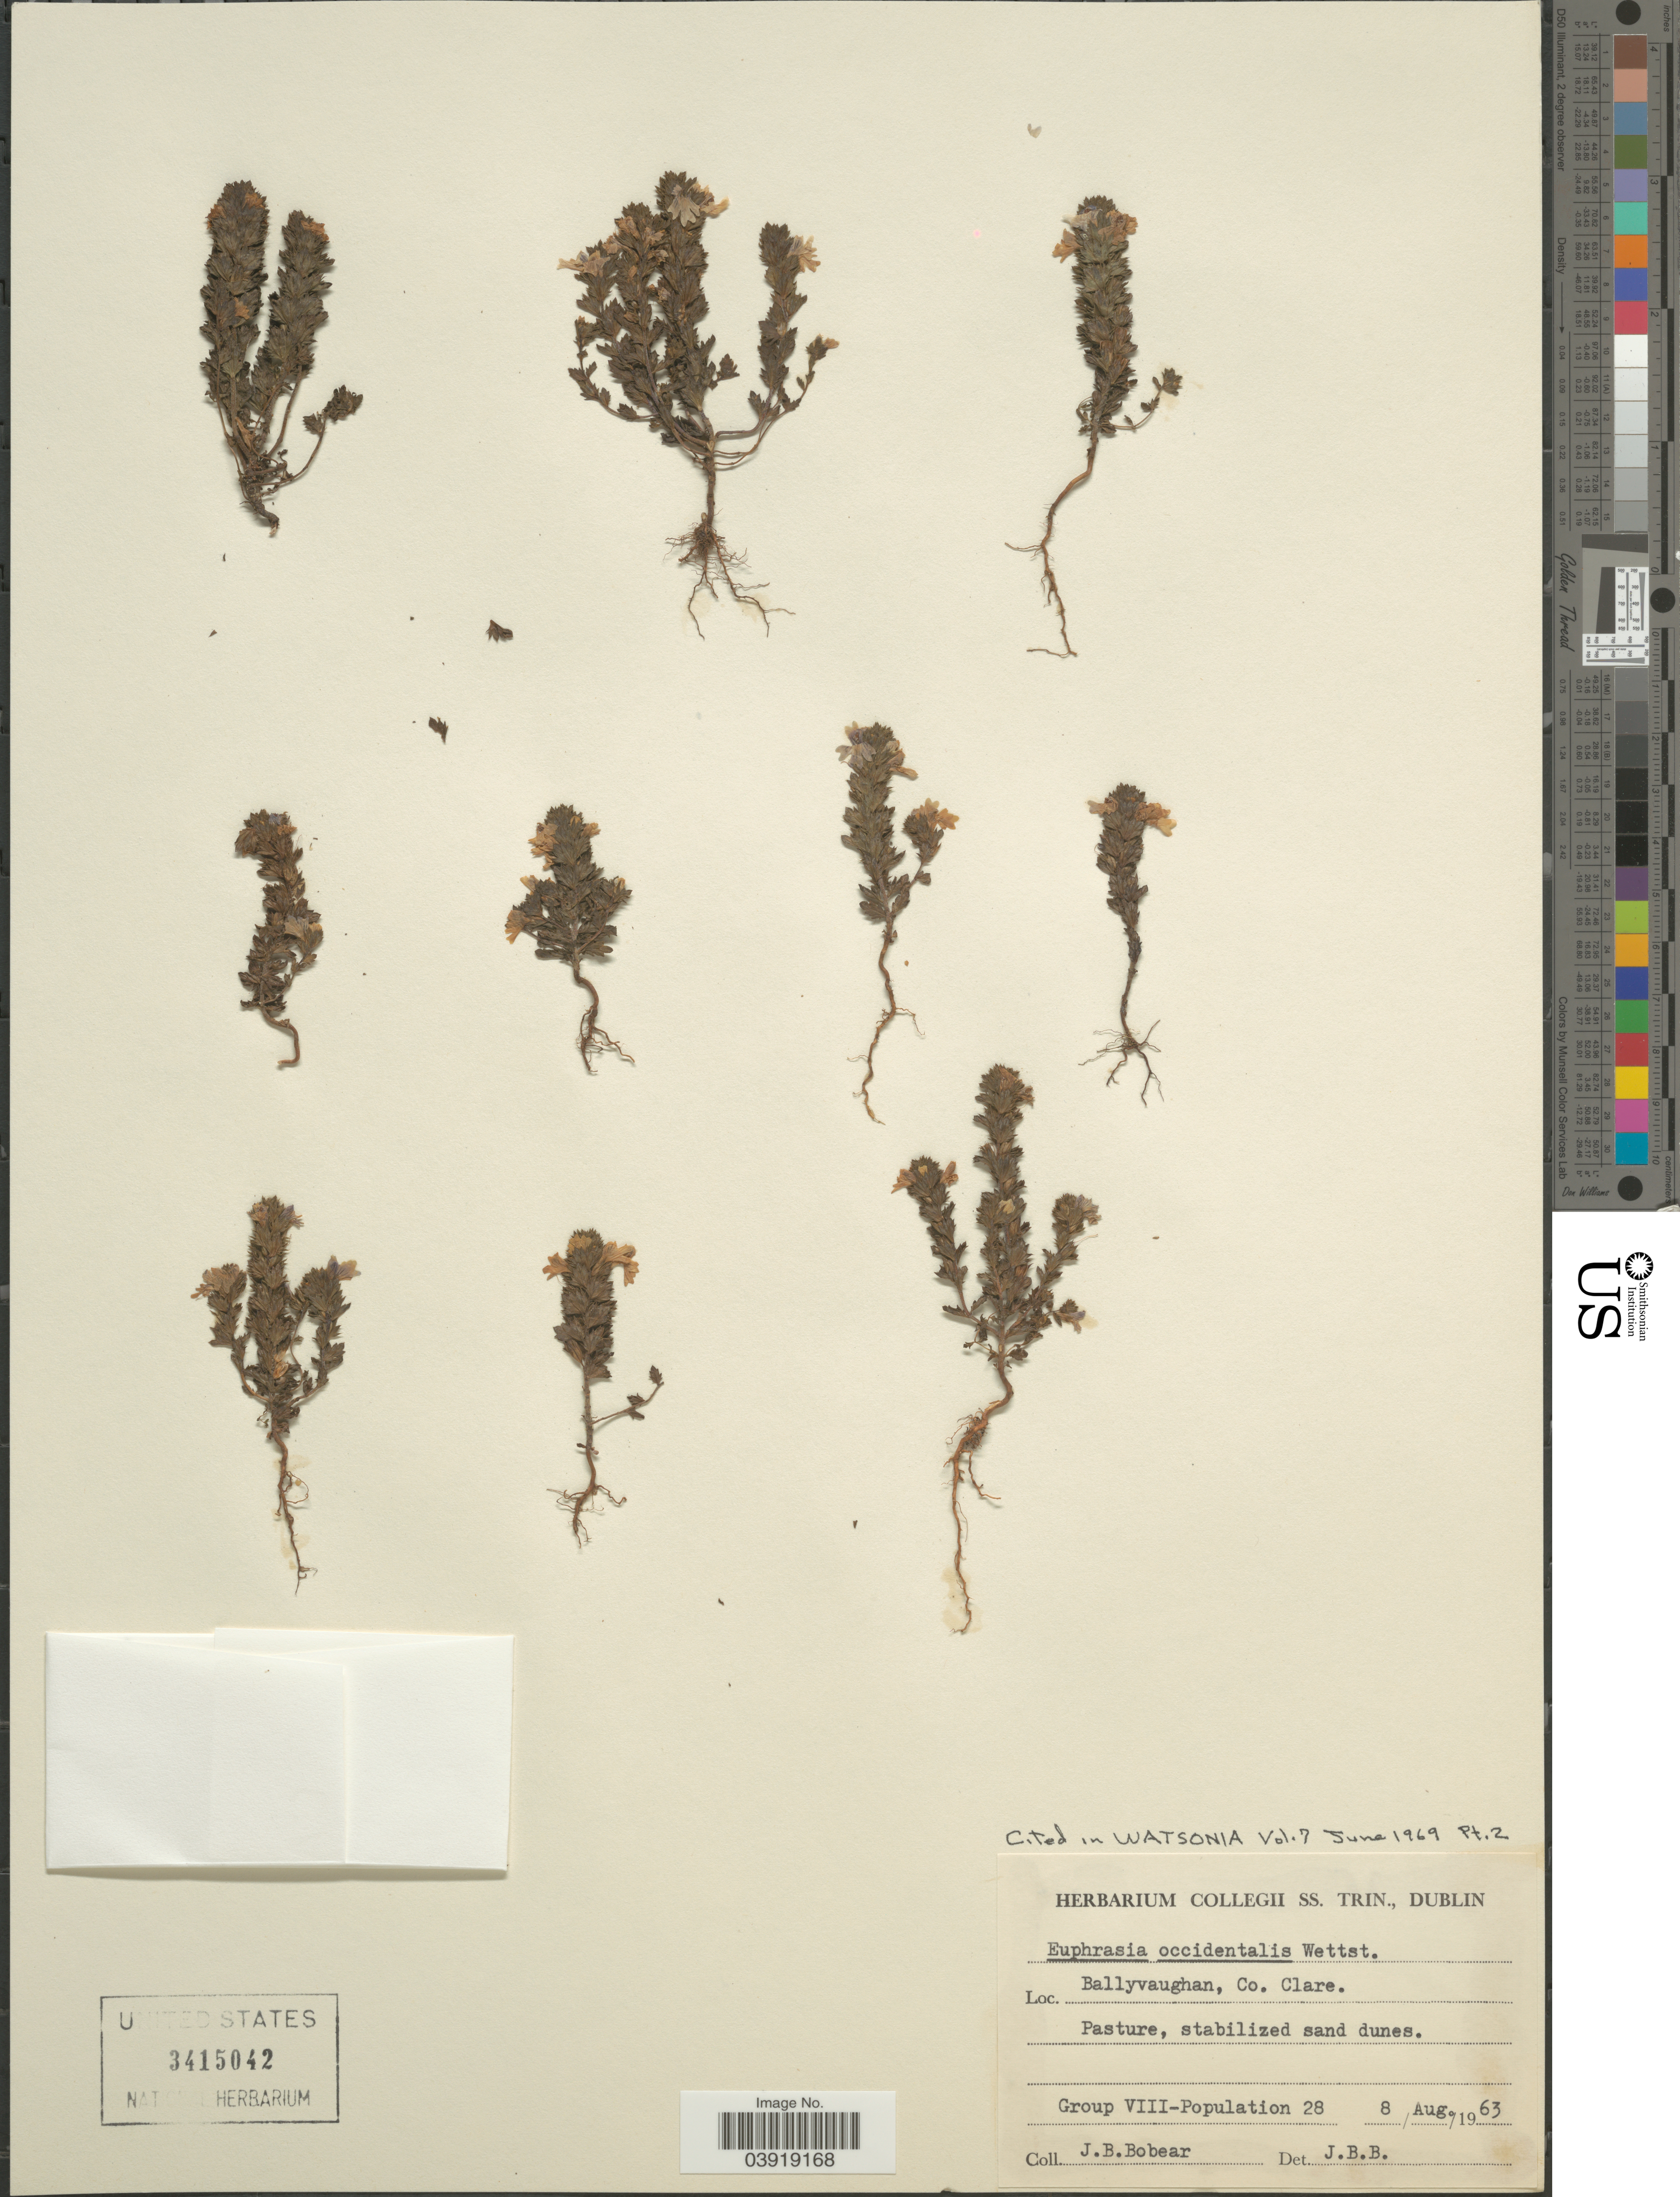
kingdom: Plantae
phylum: Tracheophyta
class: Magnoliopsida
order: Lamiales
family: Orobanchaceae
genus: Euphrasia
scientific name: Euphrasia occidentalis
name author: Wettst.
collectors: J. Bobear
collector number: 28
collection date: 1963-08-08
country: Ireland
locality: Ballyvaughan, Co. Clare.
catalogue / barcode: US 3415042